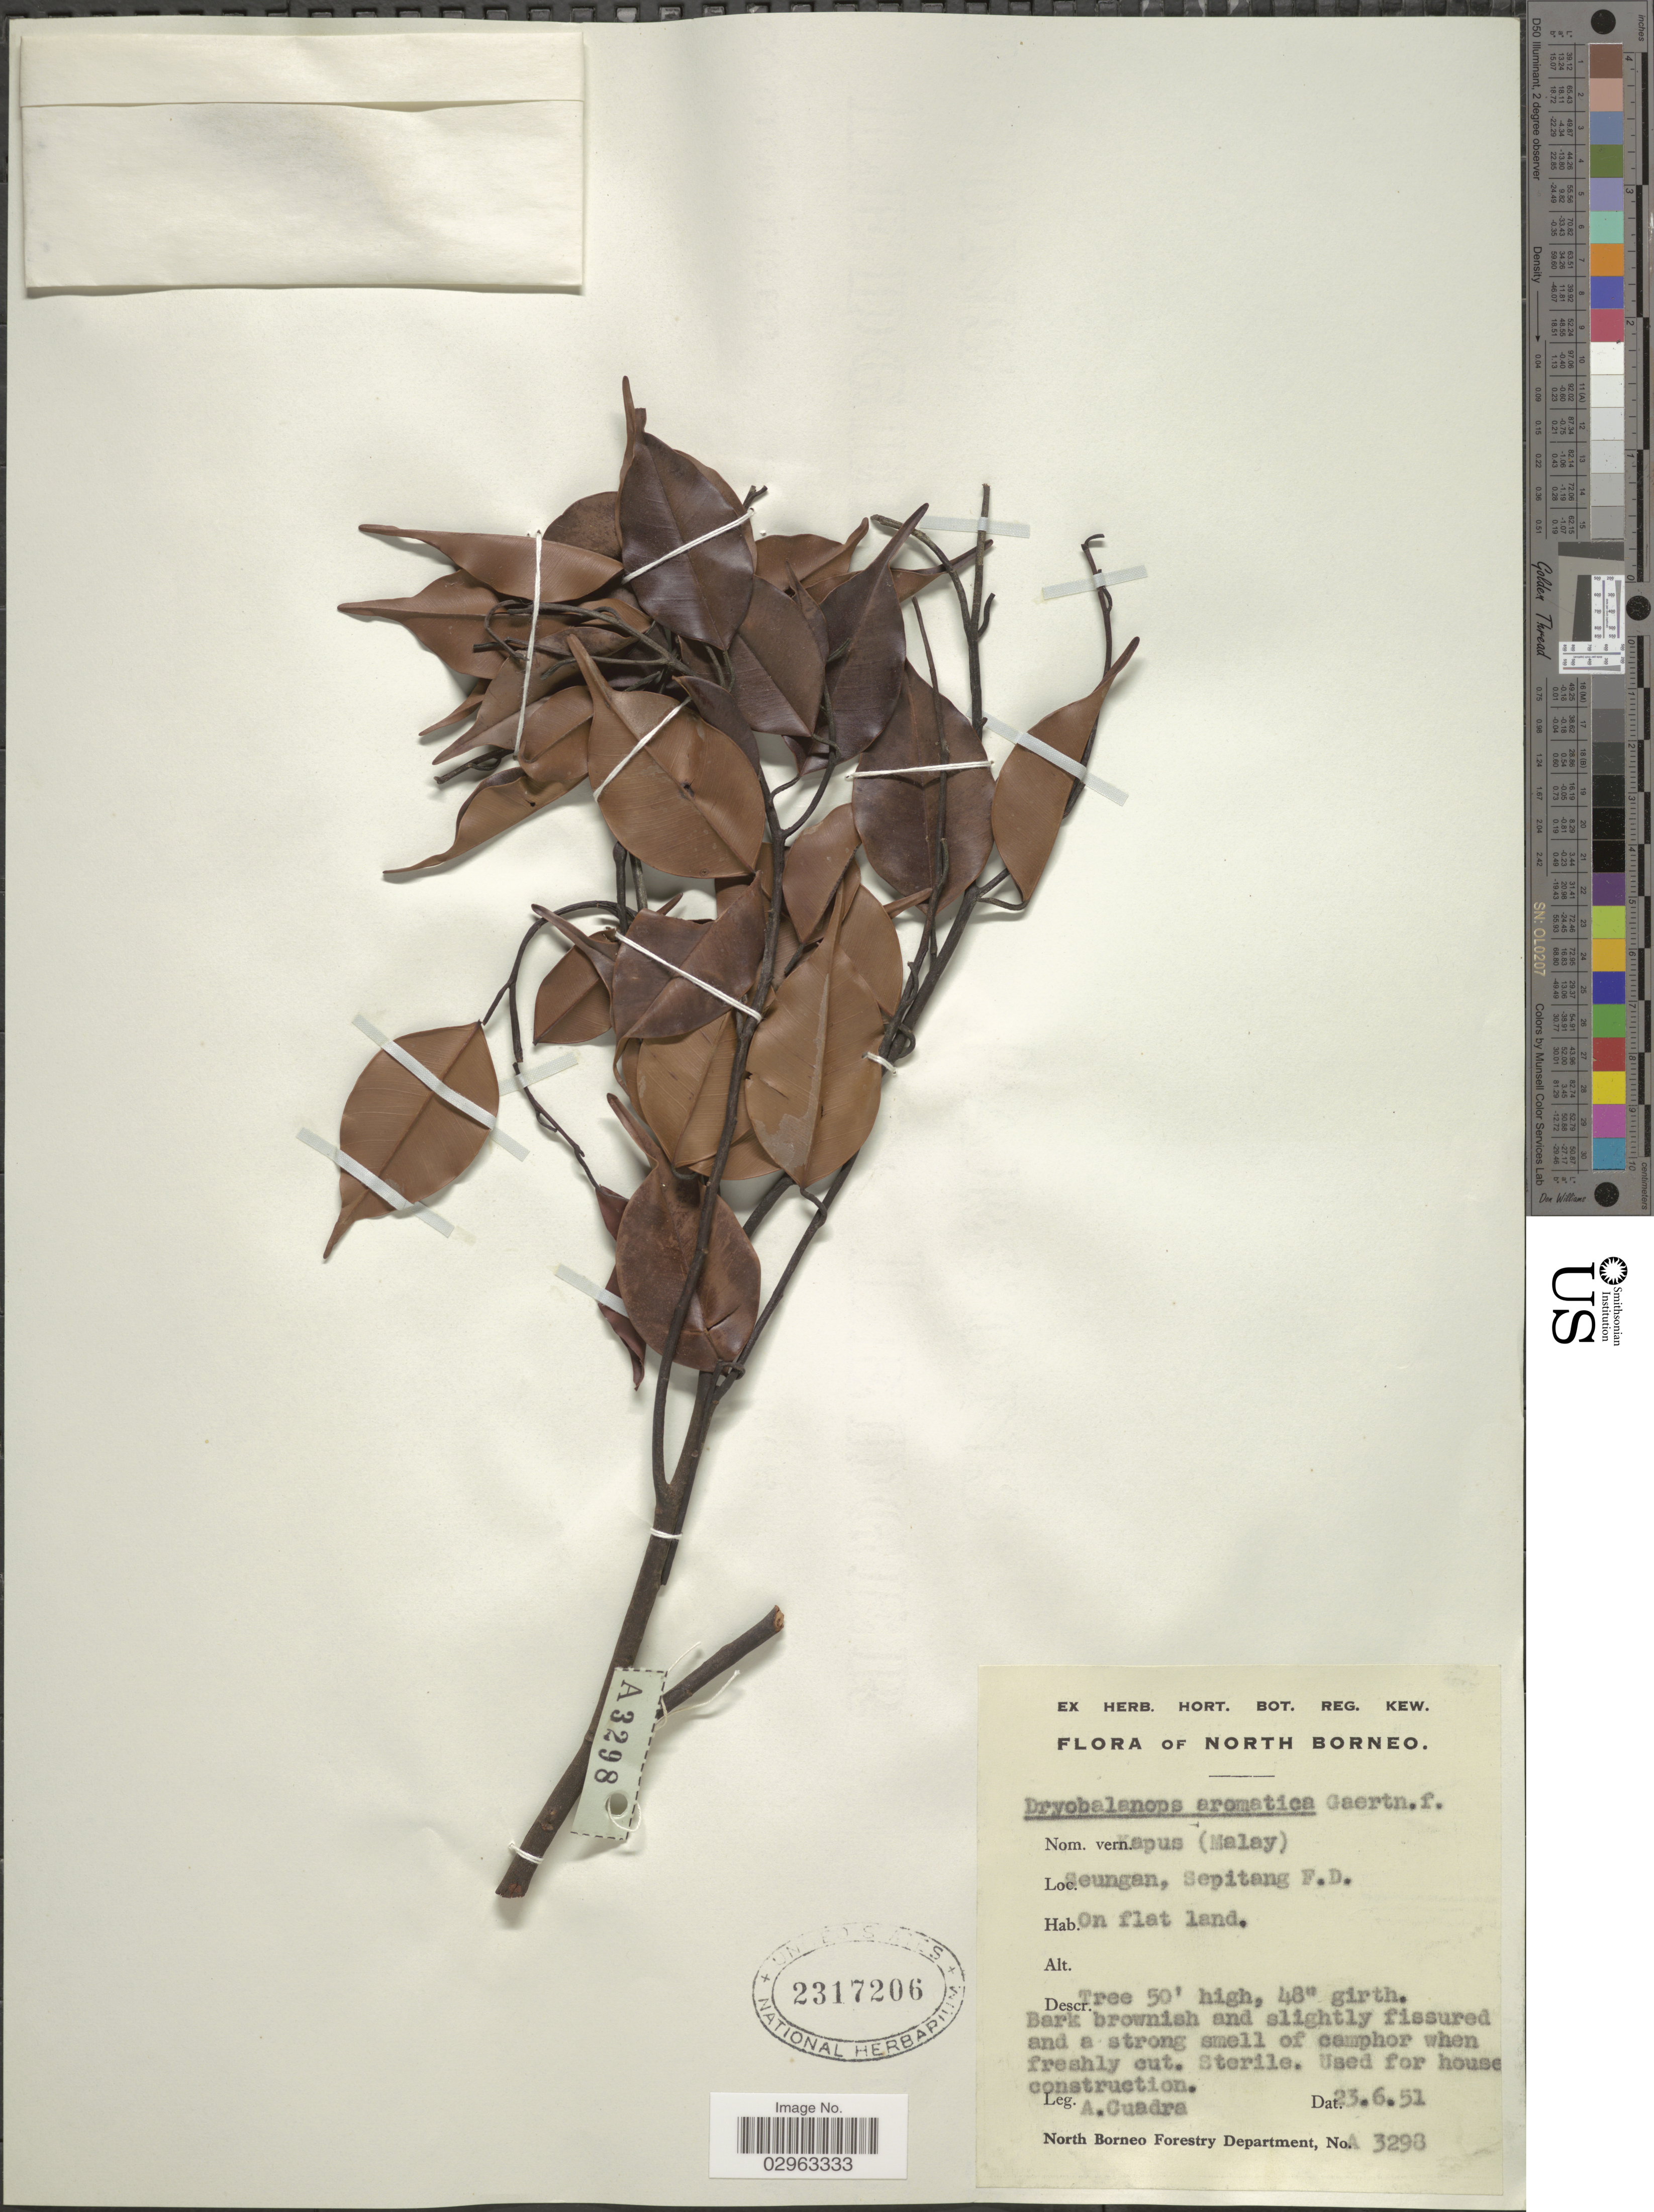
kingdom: Plantae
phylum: Tracheophyta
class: Magnoliopsida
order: Malvales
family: Dipterocarpaceae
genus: Dryobalanops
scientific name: Dryobalanops aromatica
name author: C.F. Gaertn.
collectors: A. Cuadra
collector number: A3298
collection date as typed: Transcribed d/m/y: 23/6/51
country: Malaysia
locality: North Borneo, Seungan, Sepitang F.D.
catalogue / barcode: US 2317206